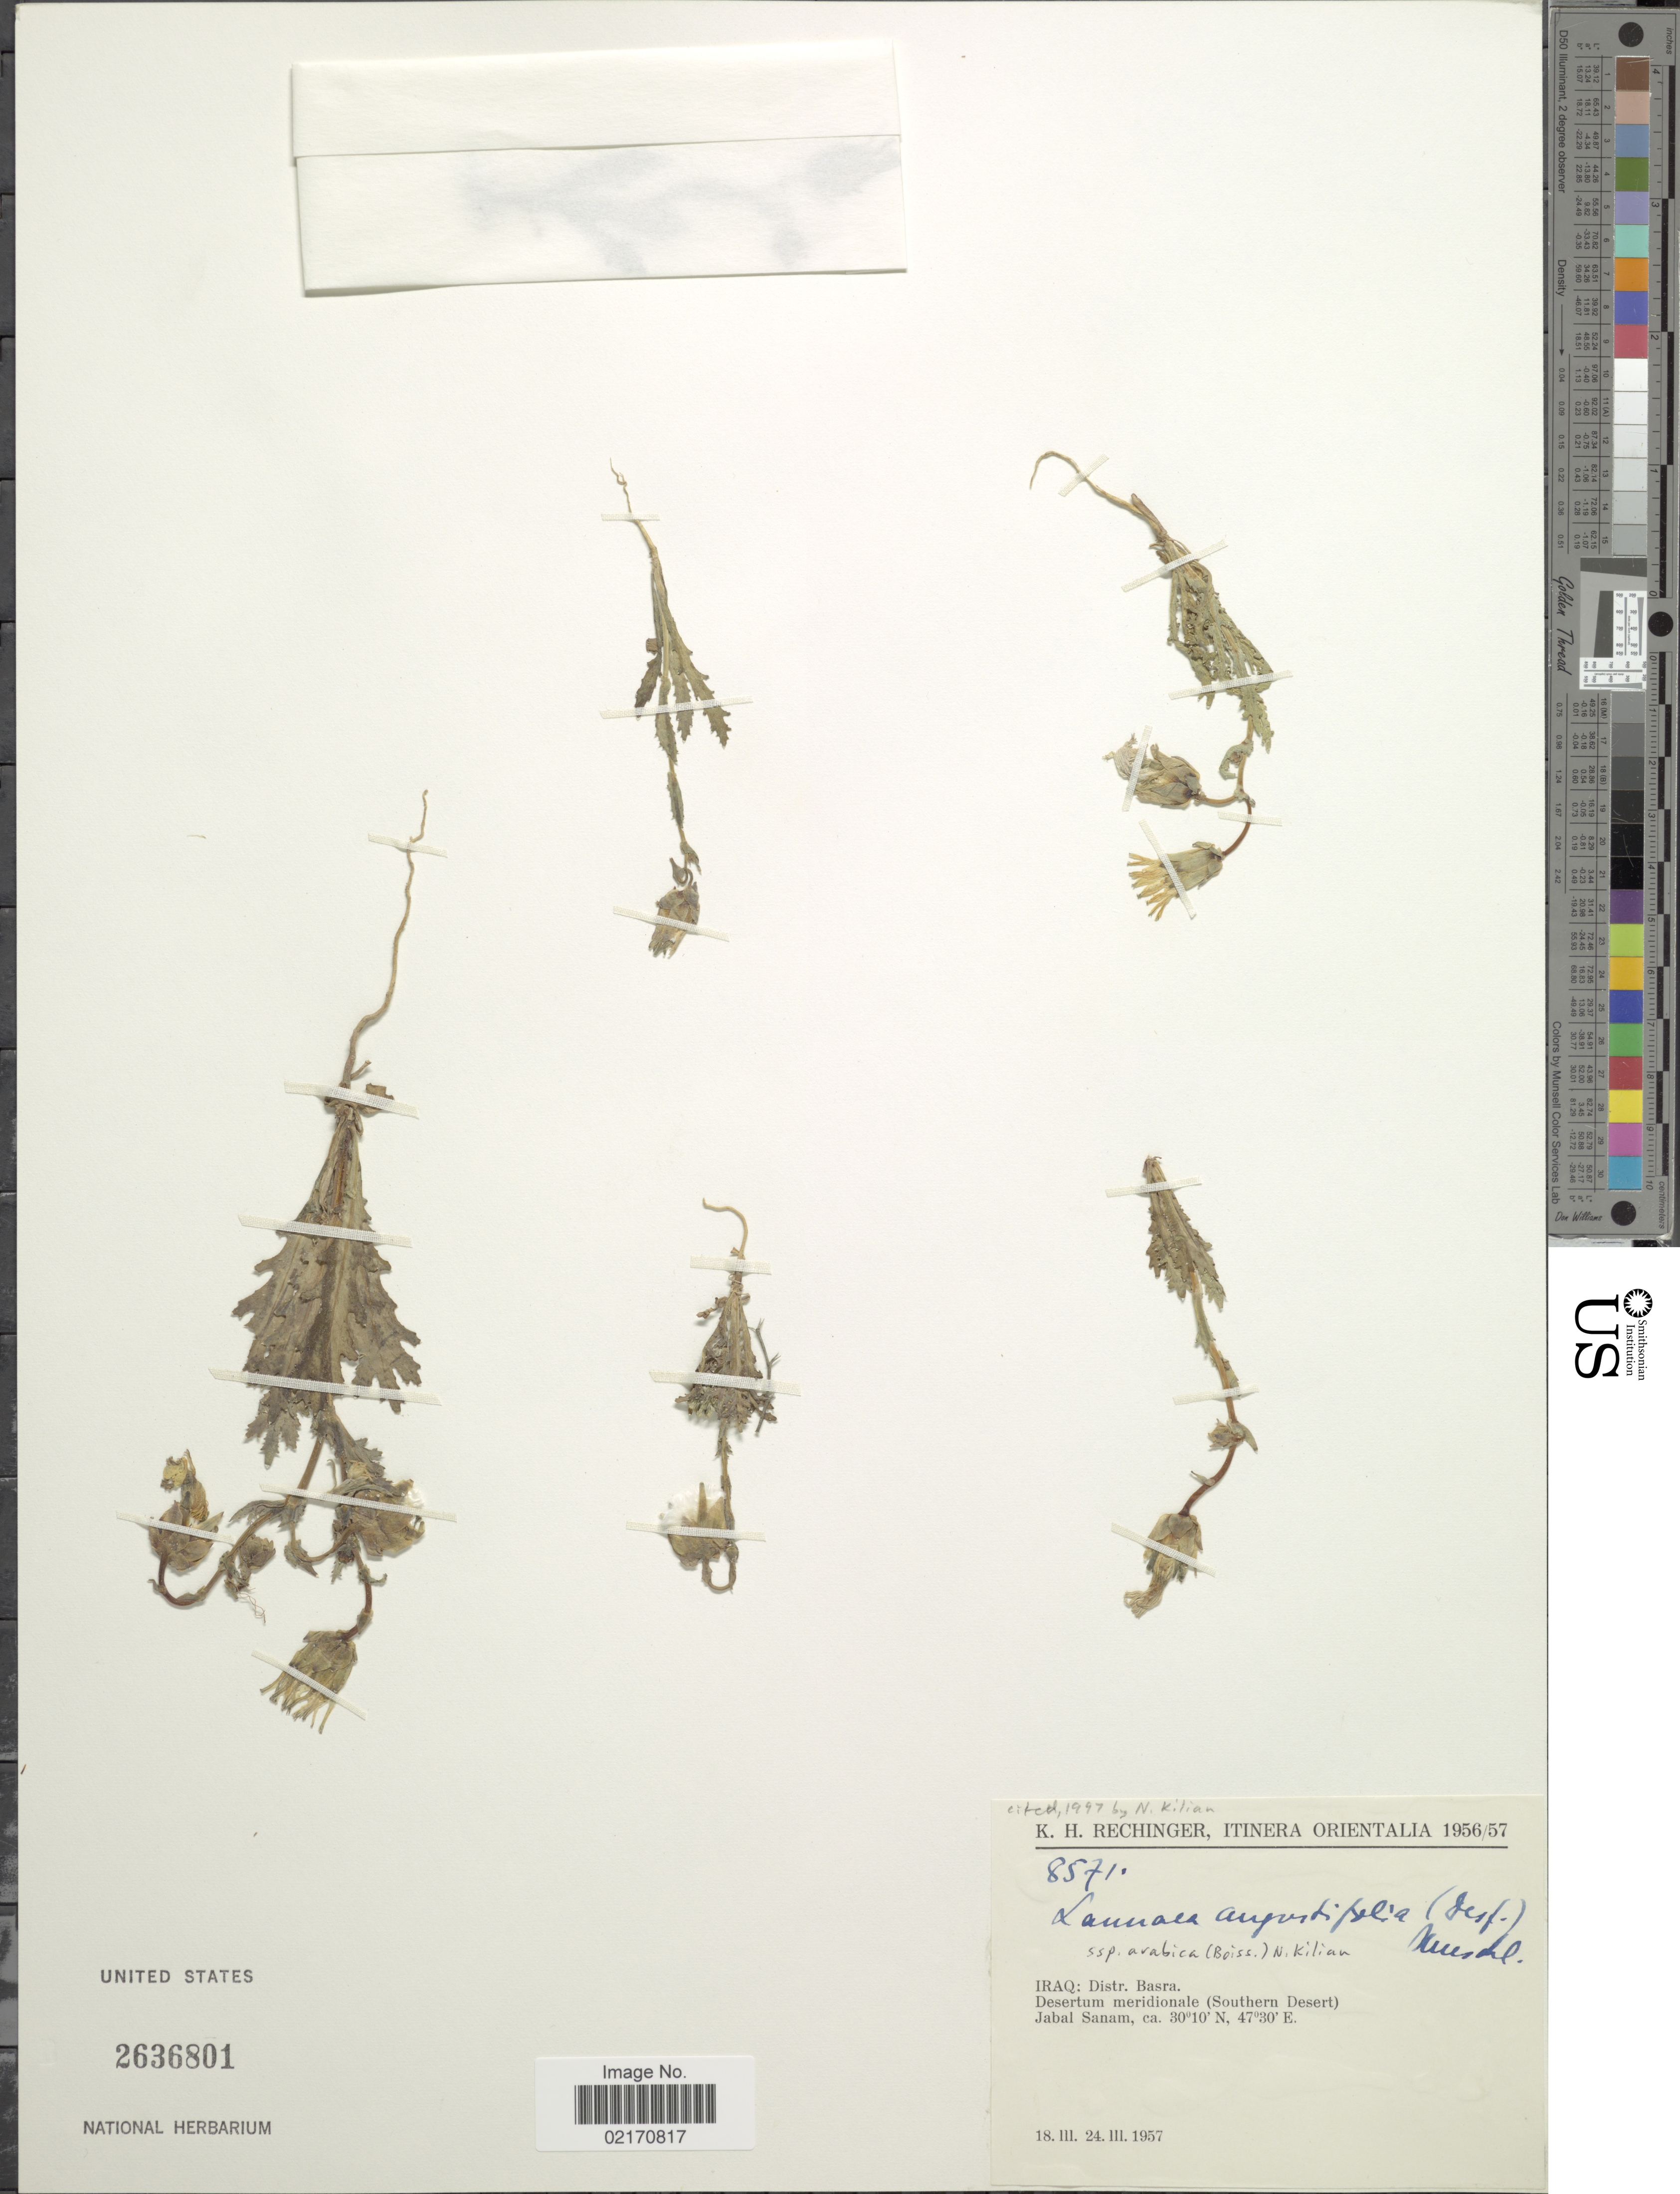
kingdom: Plantae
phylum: Tracheophyta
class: Magnoliopsida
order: Asterales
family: Asteraceae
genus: Launaea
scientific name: Launaea angustifolia subsp. arabica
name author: (Boiss.) N. Kilian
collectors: K. H. Rechinger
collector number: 8571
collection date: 1957-03-18/1957-03-24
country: Iraq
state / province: Al Basrah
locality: Itinera Orientalia, Distr. Basra, Desertum meridionale (Southern Desert), Jabal Sanam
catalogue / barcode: US 2636801